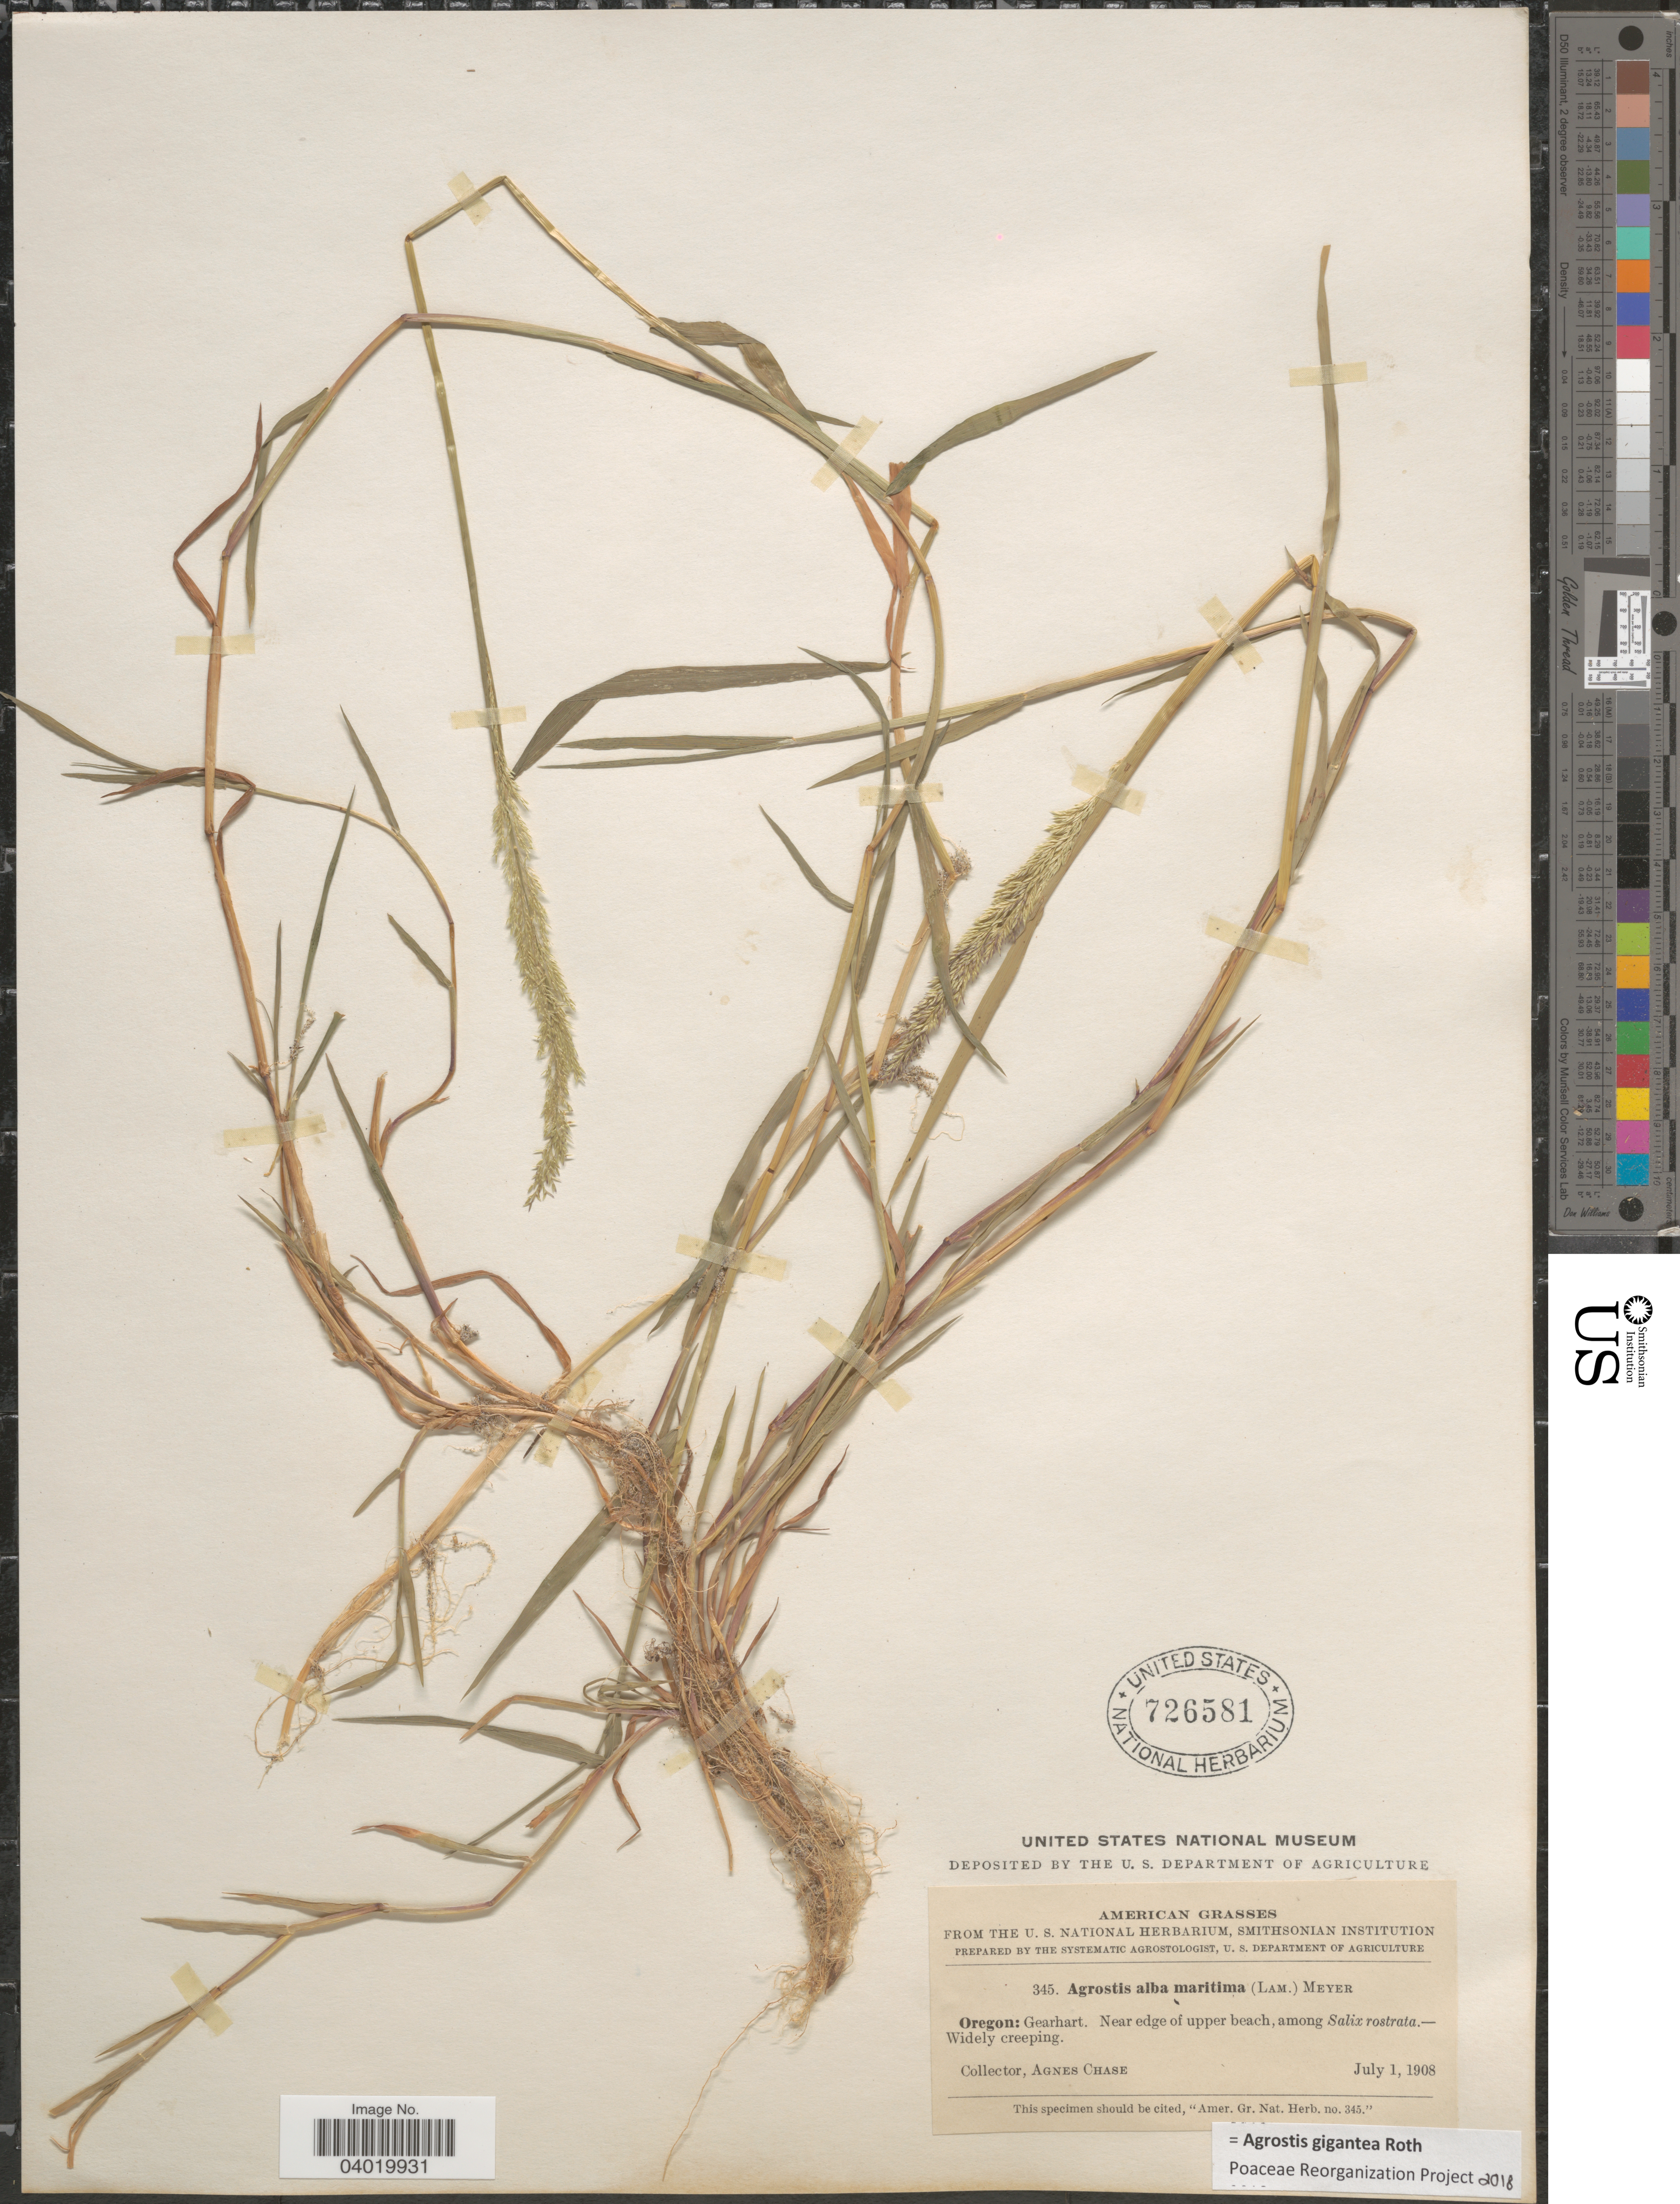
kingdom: Plantae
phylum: Tracheophyta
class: Liliopsida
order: Poales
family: Poaceae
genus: Agrostis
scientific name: Agrostis gigantea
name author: Roth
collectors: A. Chase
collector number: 345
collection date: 1908-07-01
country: United States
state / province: Oregon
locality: Gearhart. Near edge of upper beach, among Salix rostrata.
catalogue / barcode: US 726581